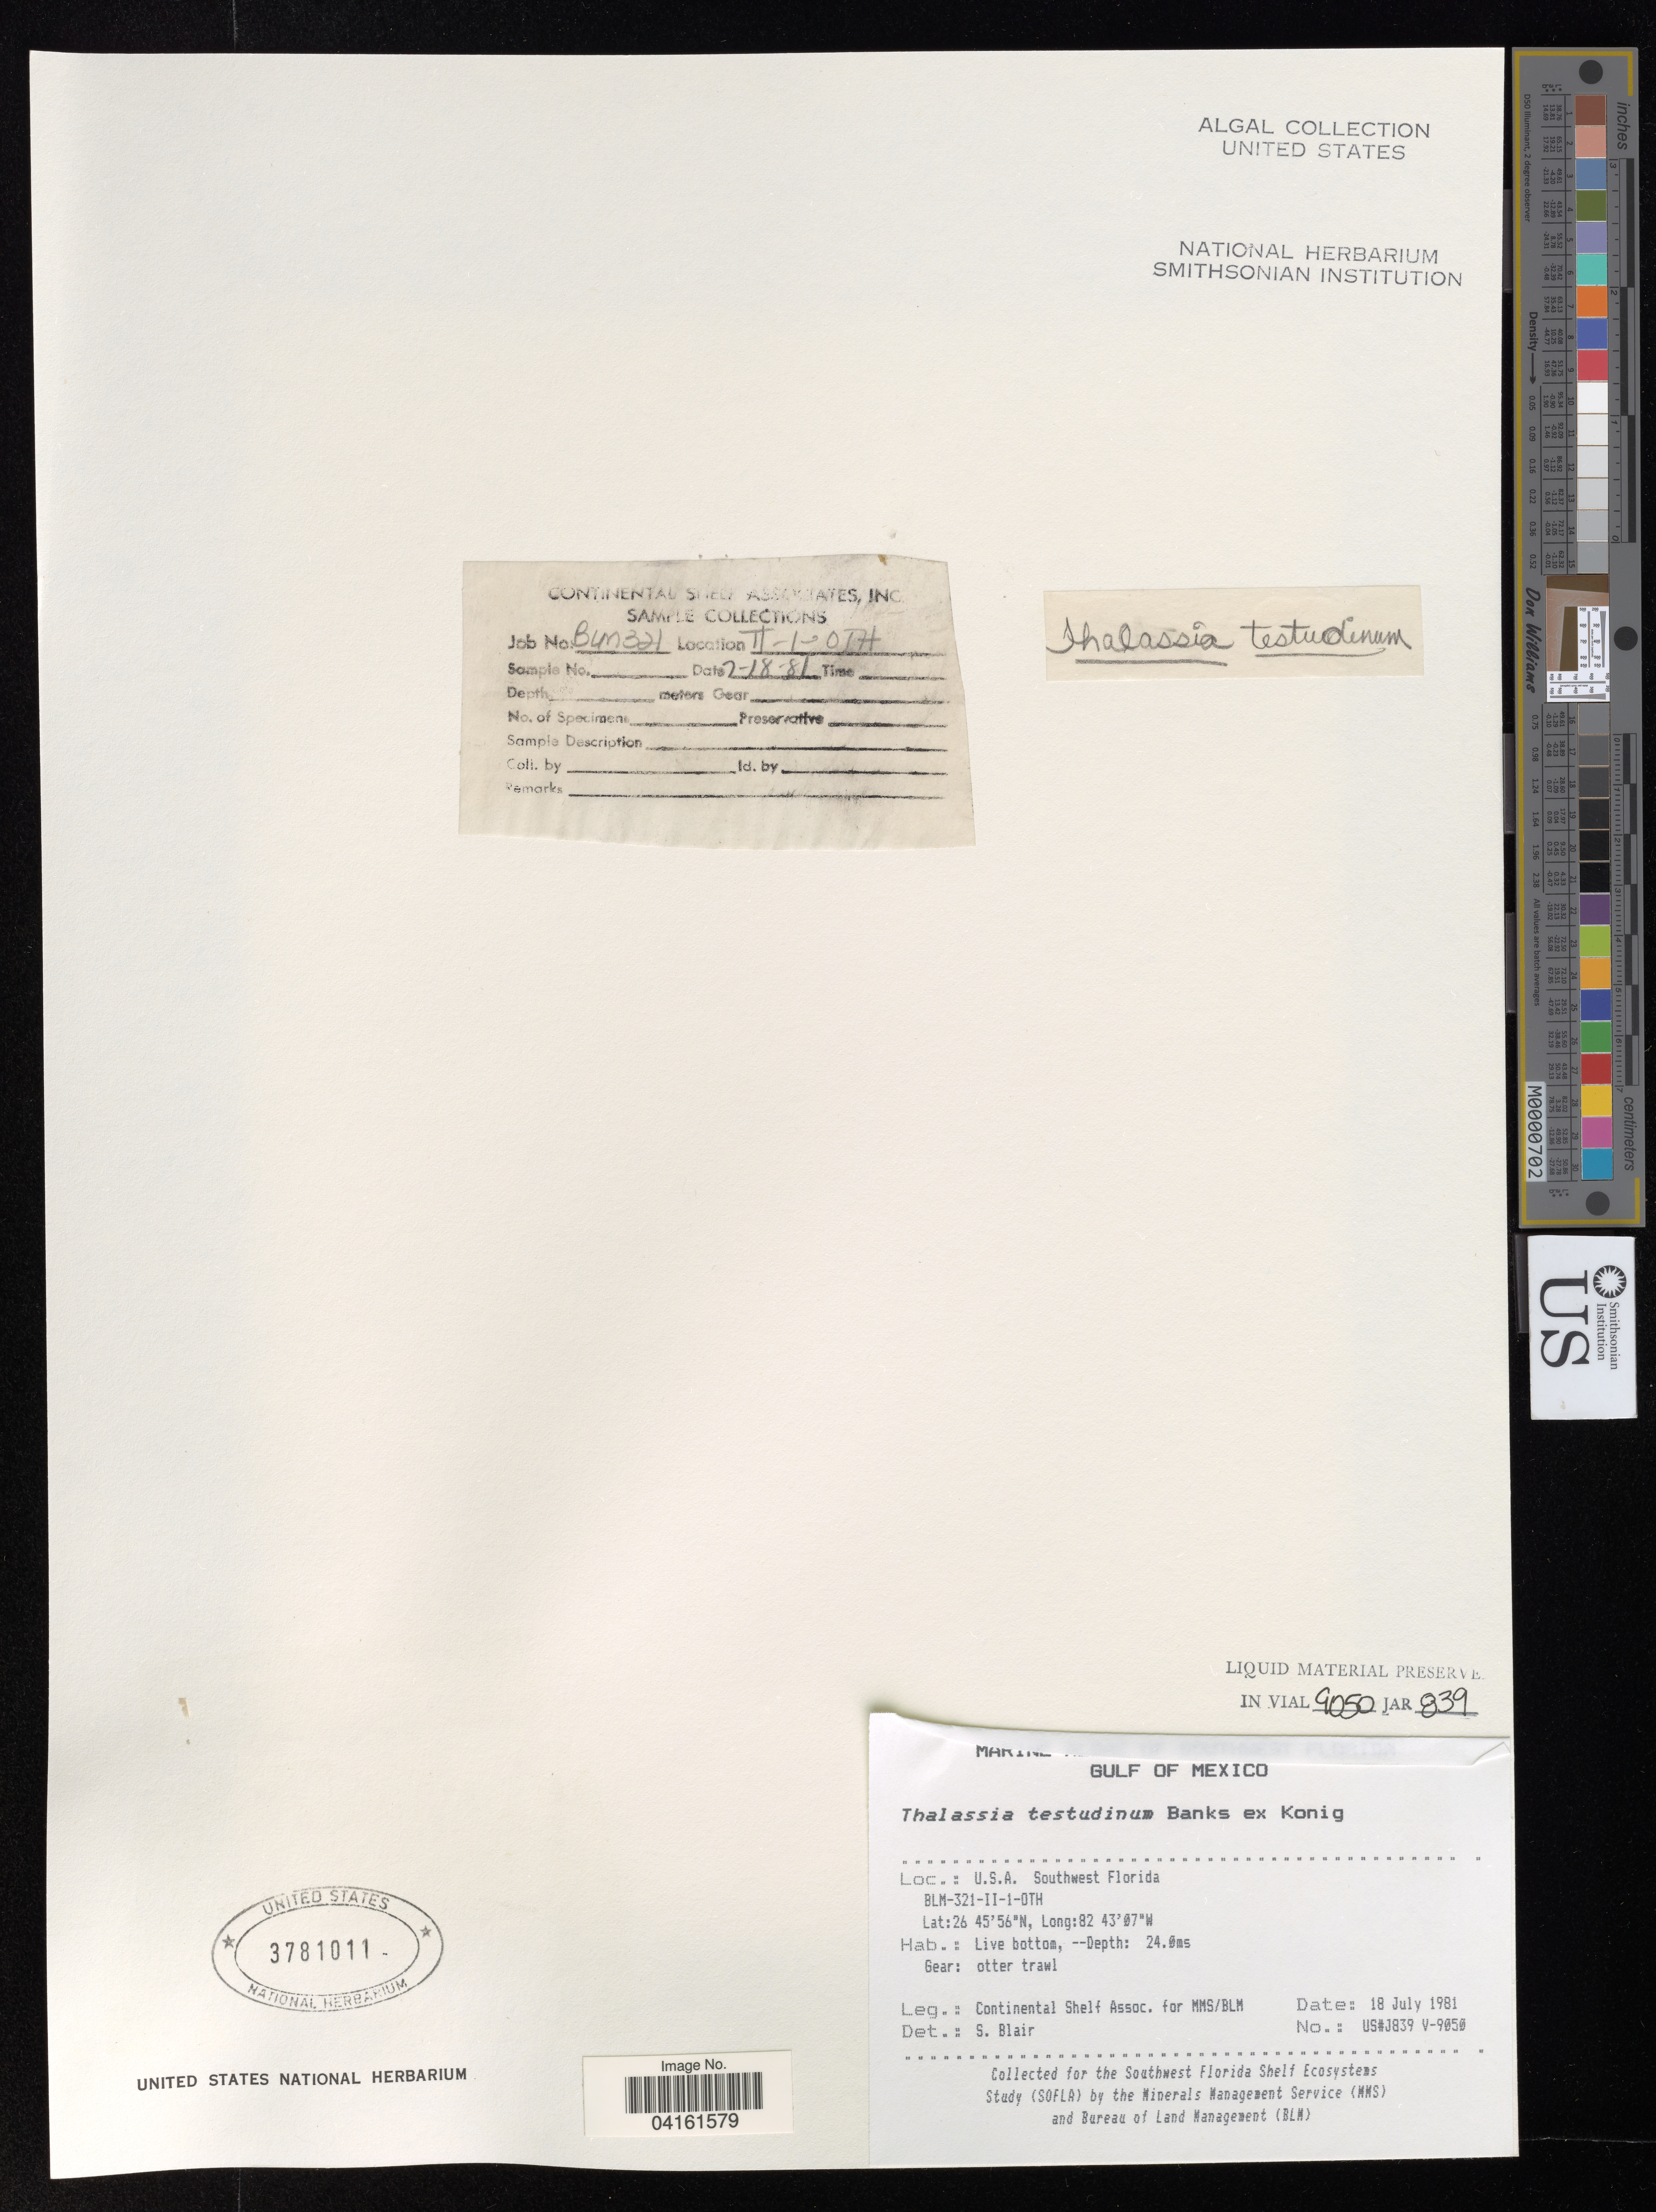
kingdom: Plantae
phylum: Tracheophyta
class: Liliopsida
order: Alismatales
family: Hydrocharitaceae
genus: Thalassia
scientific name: Thalassia testudinum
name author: Banks & Sol. ex K.D. Koenig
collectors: Continental Shelf Associates for the MMS/BLM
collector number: US#J839 V-9050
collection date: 1981-07-18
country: United States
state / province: Florida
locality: !. Gulf of Mexico. Southwest Florida. BLM-321-II-OTH.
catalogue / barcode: US 3781011